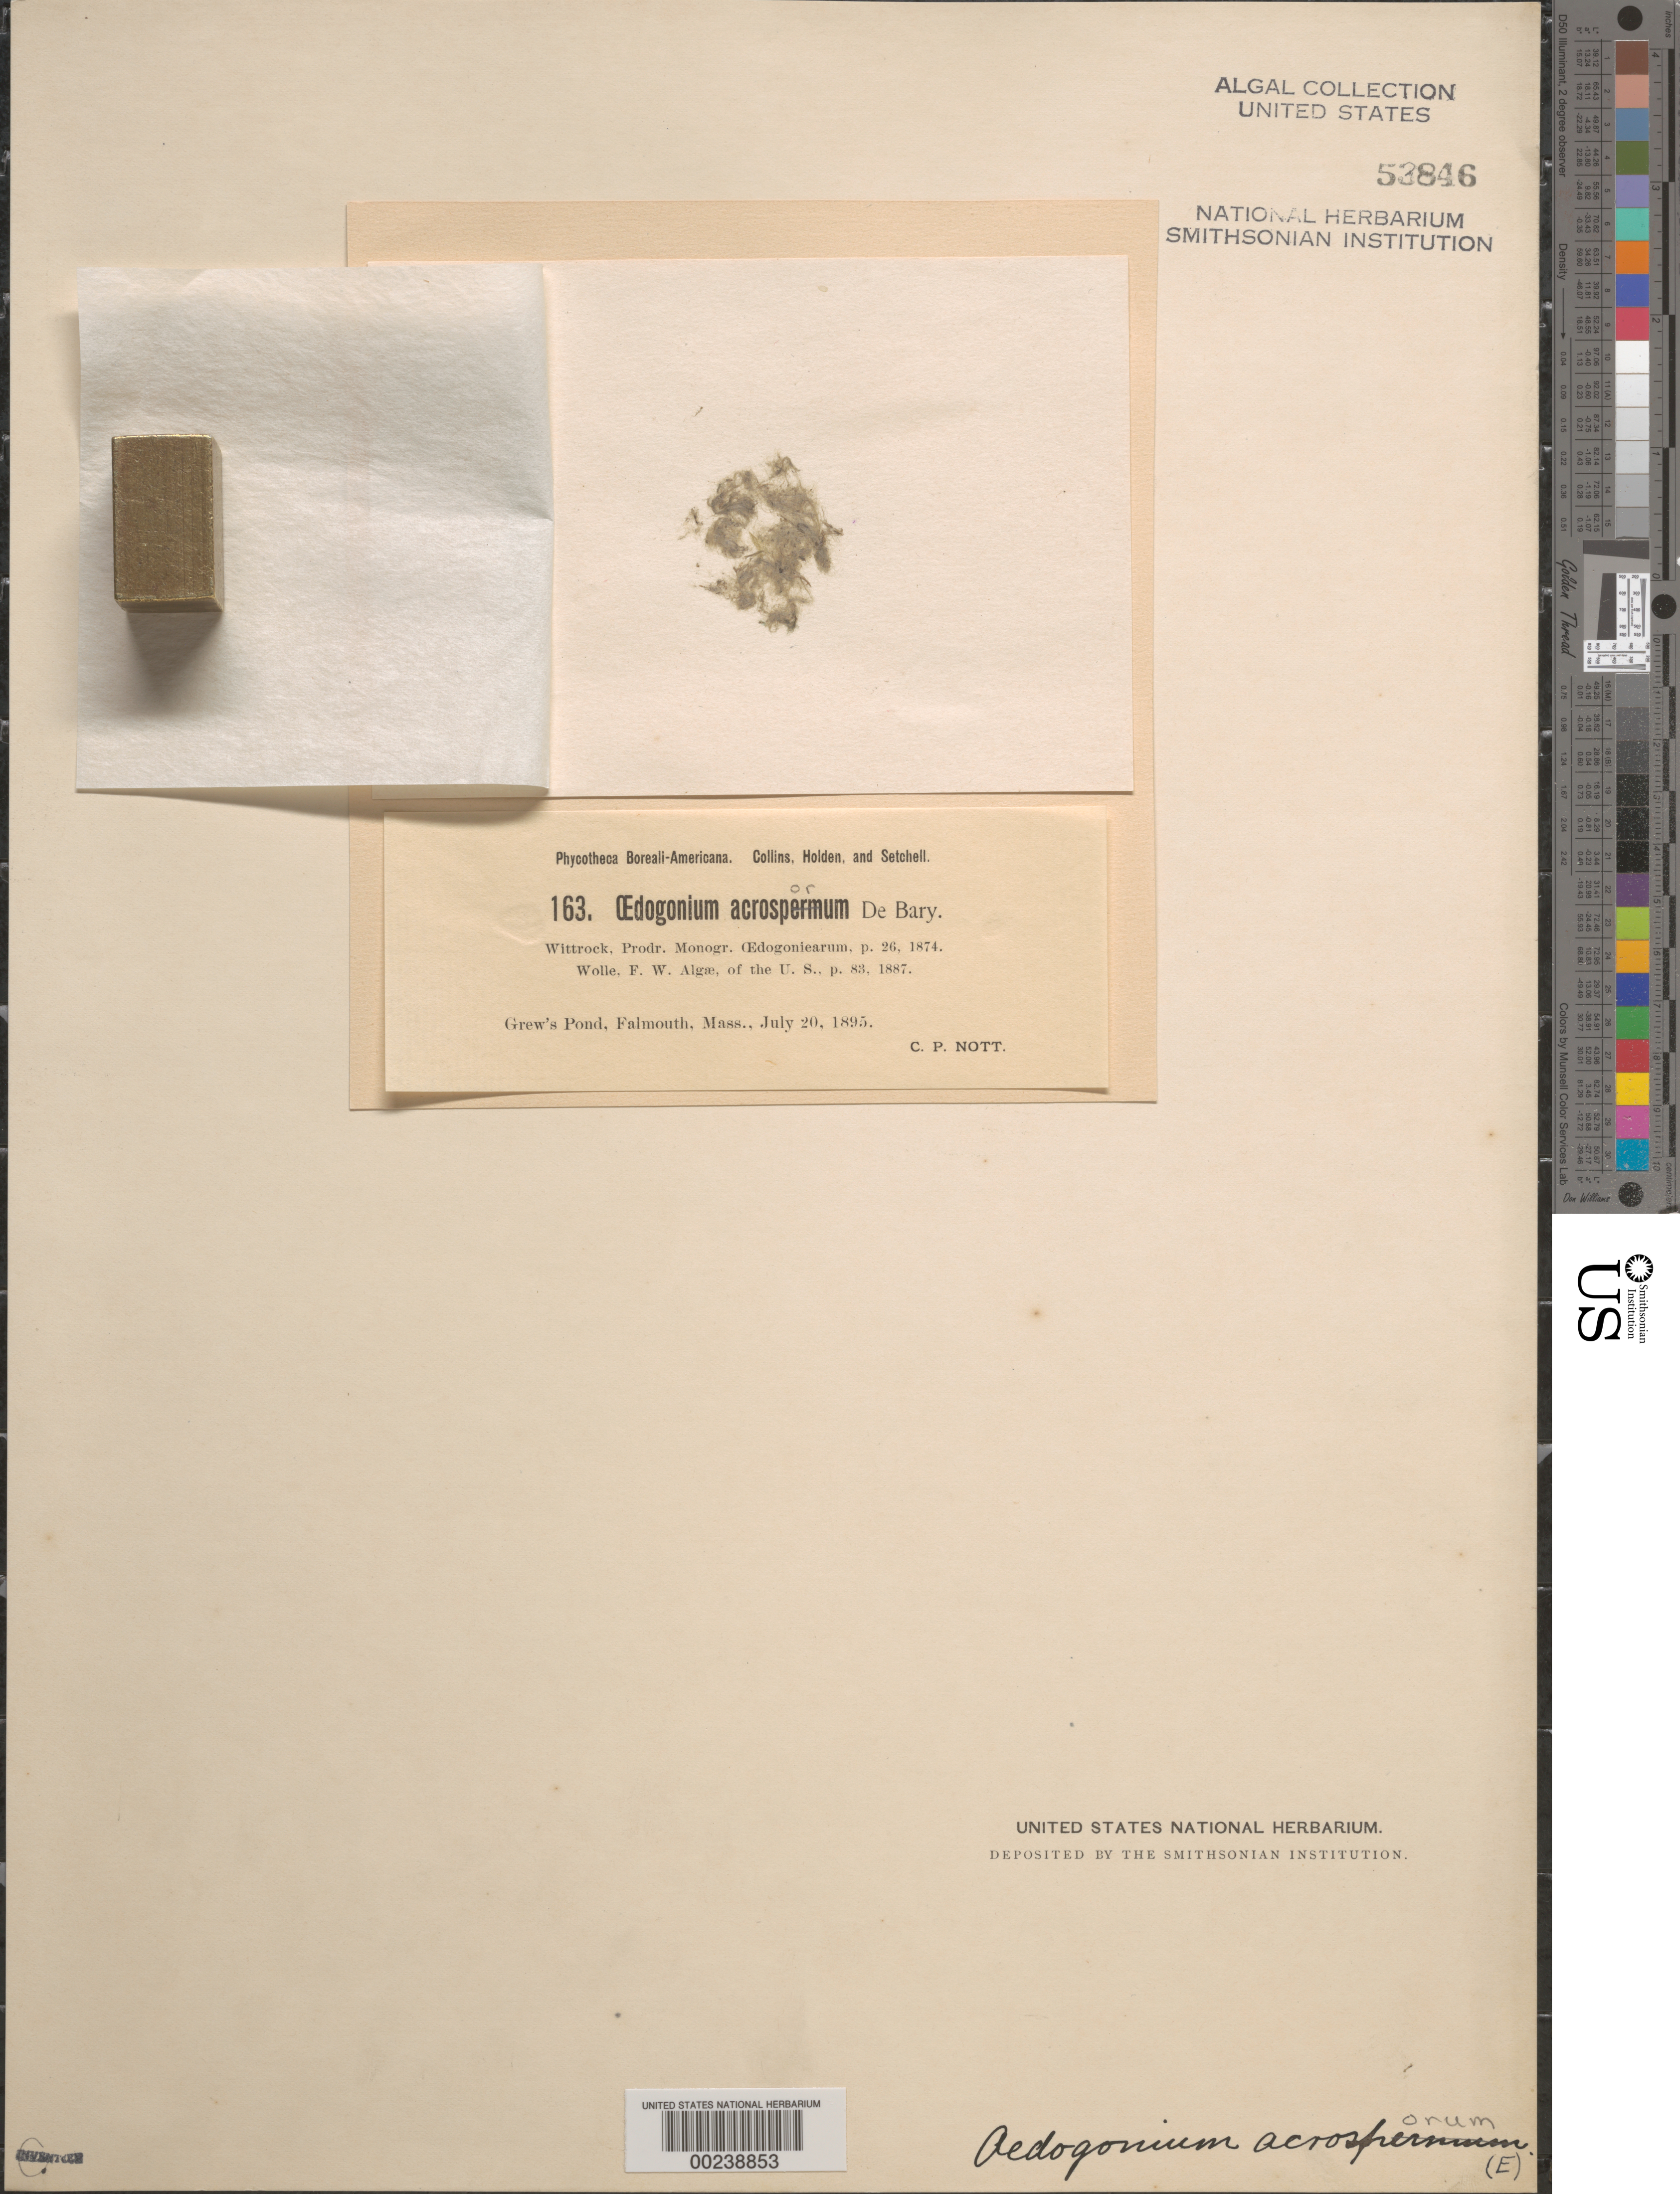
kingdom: Plantae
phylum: Chlorophyta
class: Chlorophyceae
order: Oedogoniales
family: Oedogoniaceae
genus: Oedogonium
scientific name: Oedogonium acrosporum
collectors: C. Nott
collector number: PB-A 163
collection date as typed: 20 Jul 1895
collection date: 1895-07-20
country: United States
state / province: Massachusetts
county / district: Barnstable County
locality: Falmouth, Grew's Pond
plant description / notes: Collins, Holden & Setchell, Phycotheca Boreali-Americana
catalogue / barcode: US 53846